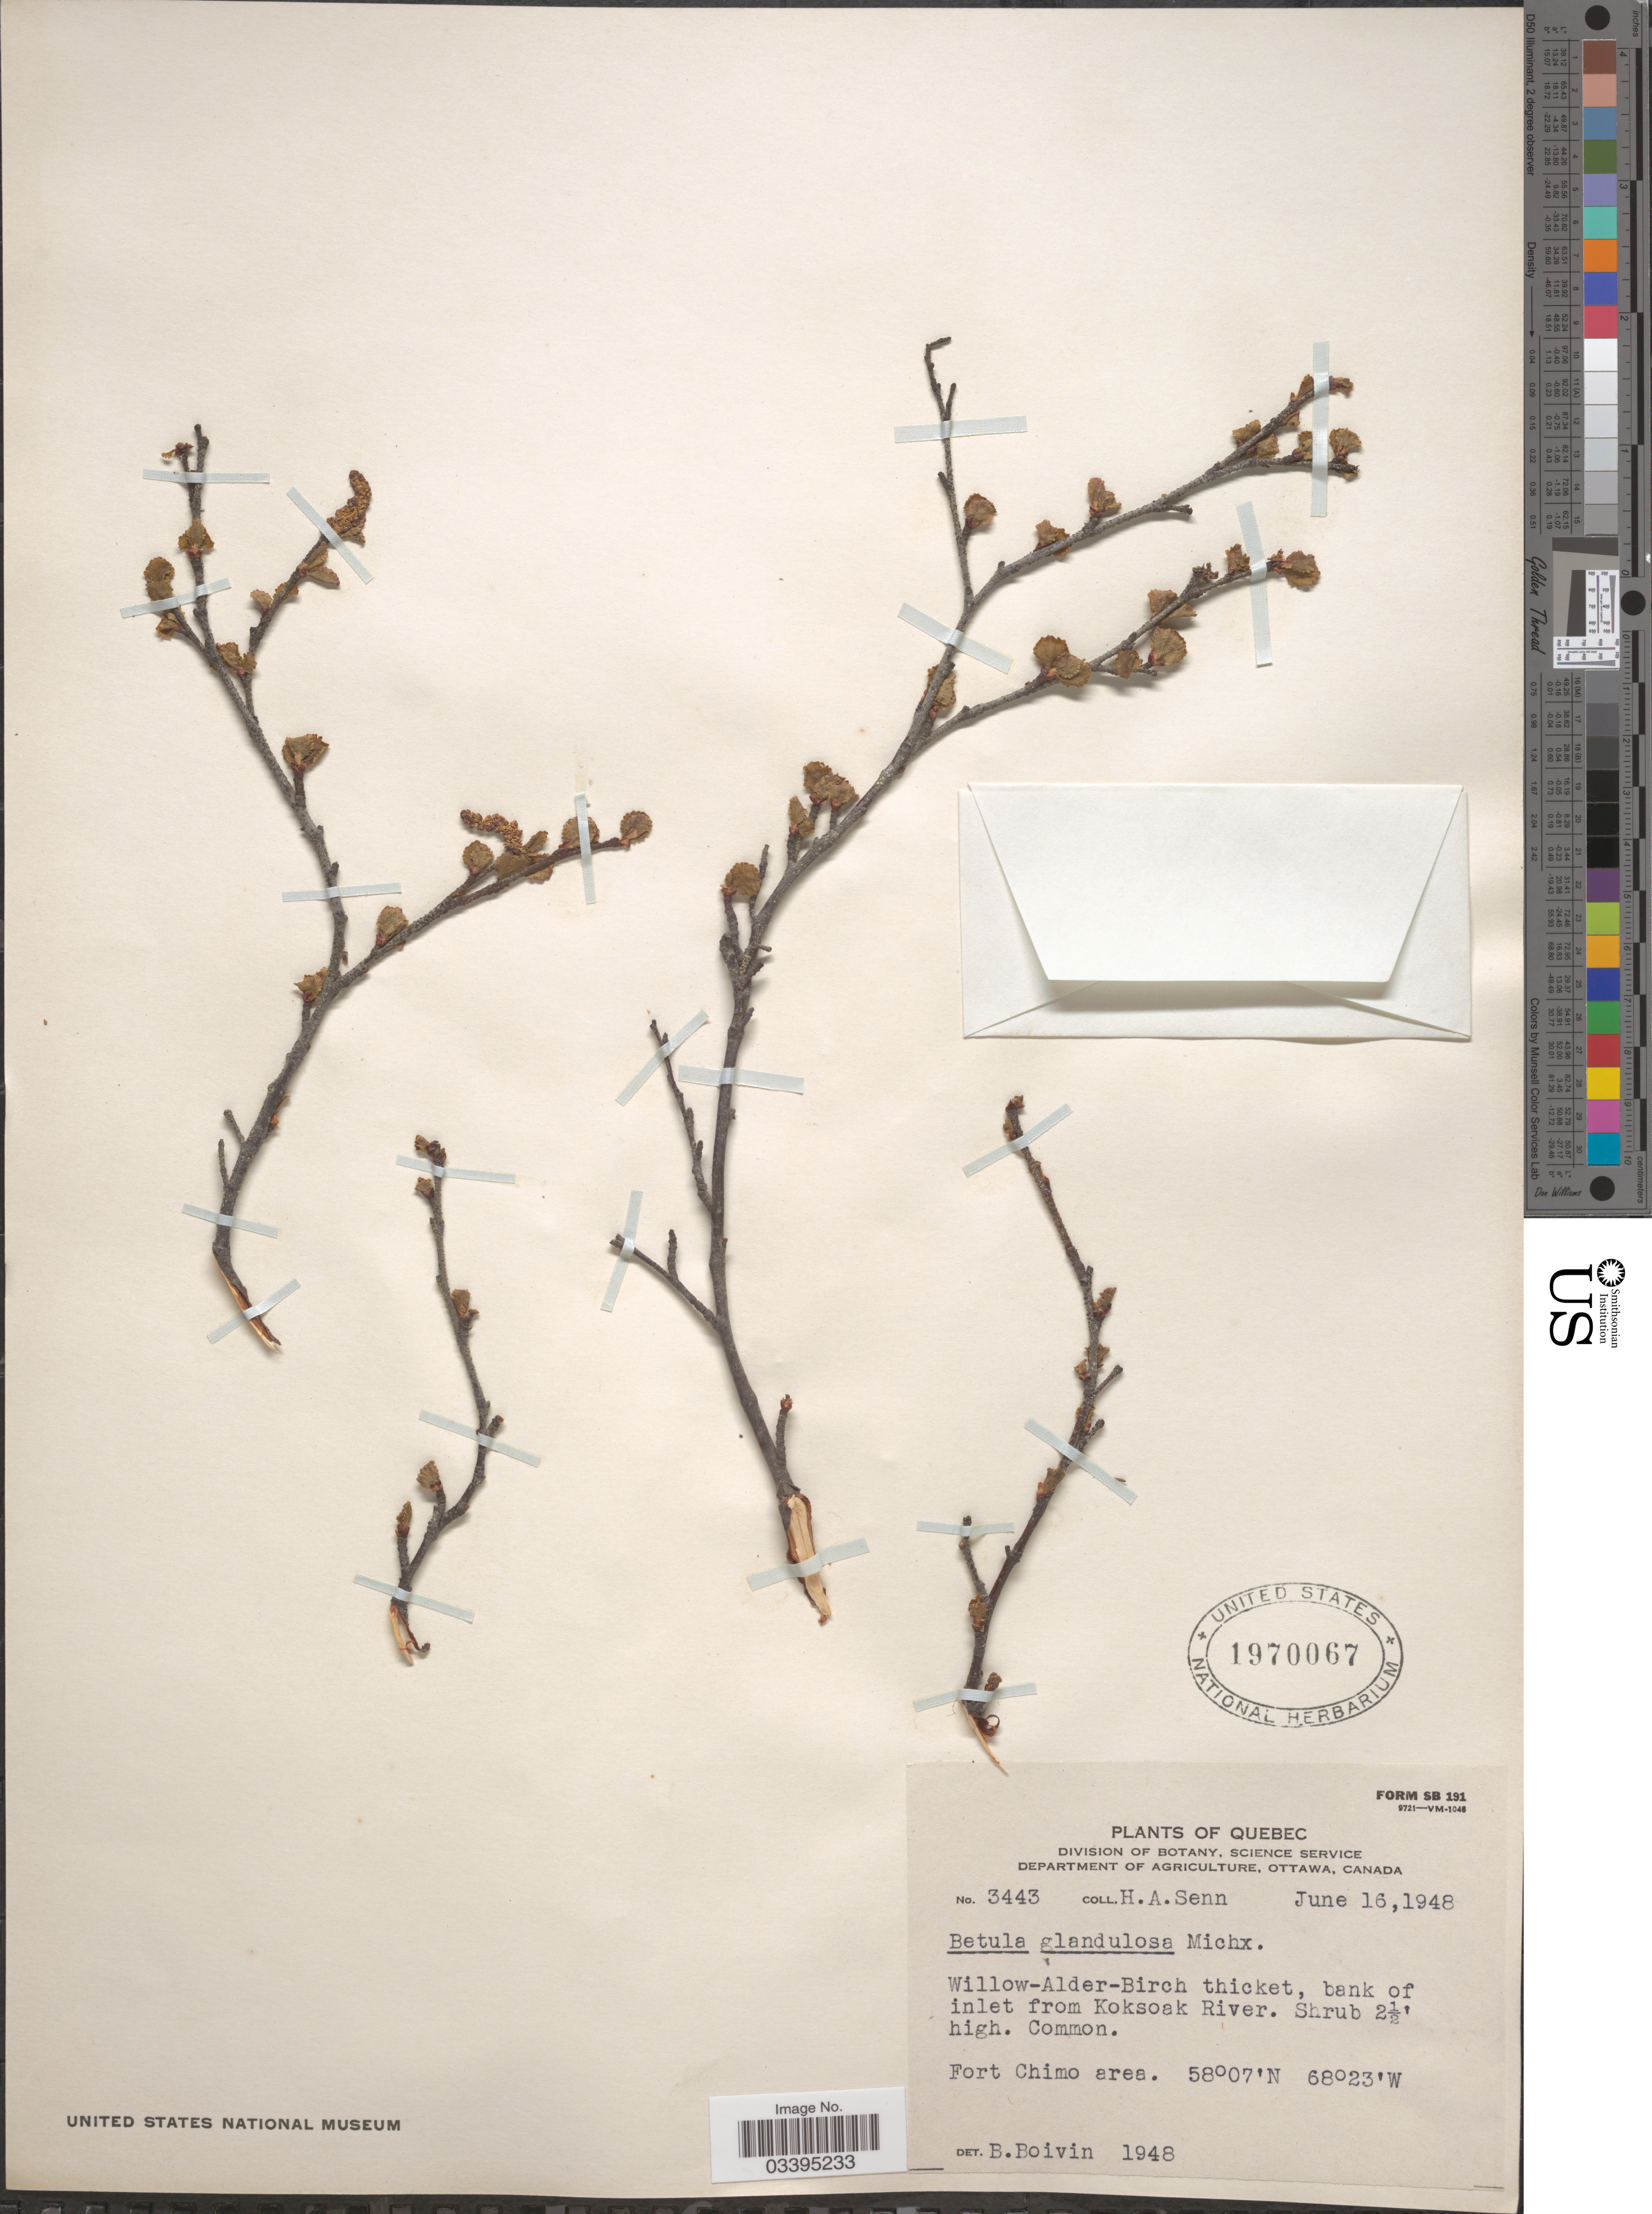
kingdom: Plantae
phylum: Tracheophyta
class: Magnoliopsida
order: Fagales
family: Betulaceae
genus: Betula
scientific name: Betula glandulosa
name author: Michx.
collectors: H. Senn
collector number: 3443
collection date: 1948-06-16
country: Canada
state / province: Quebec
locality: Willow-Alder-Birch thicket, bank of inlet from Koksoak River. Fort Chimo area.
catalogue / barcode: US 1970067